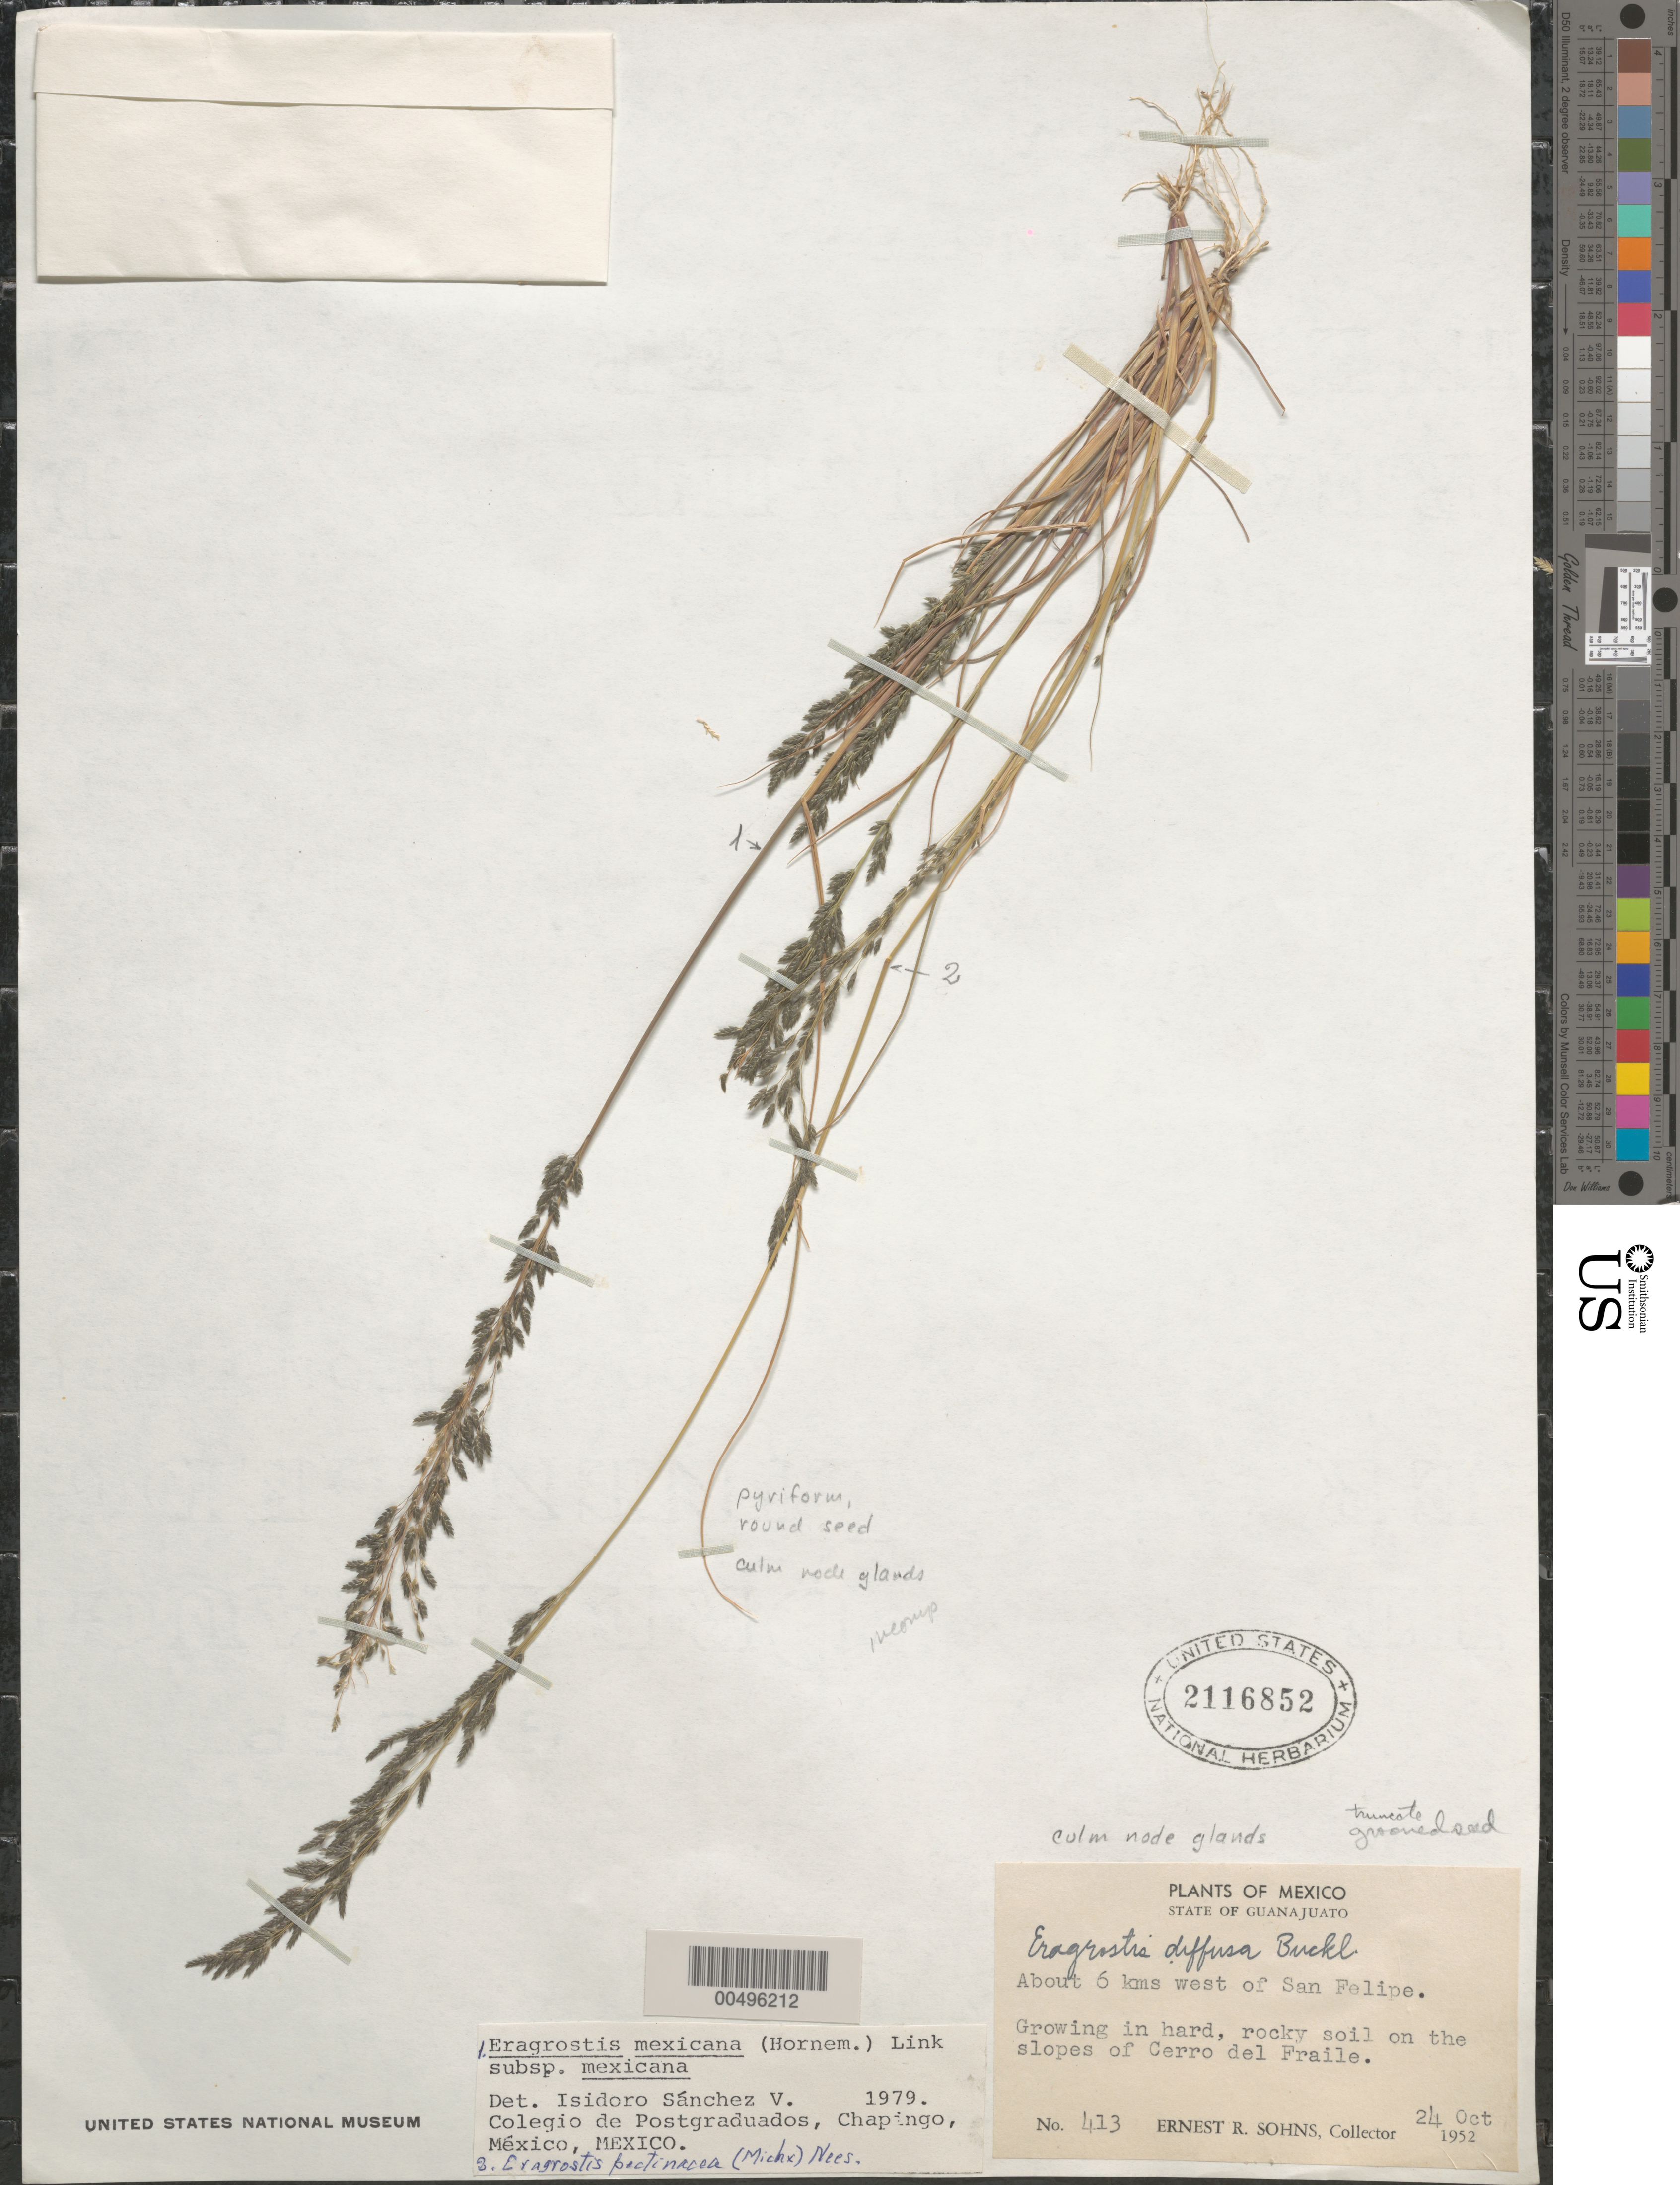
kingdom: Plantae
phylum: Tracheophyta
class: Liliopsida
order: Poales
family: Poaceae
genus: Eragrostis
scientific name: Eragrostis mexicana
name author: (Hornem.) Link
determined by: Sánchez Vega, I. M.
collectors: E. R. Sohns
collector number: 413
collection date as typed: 24 Oct 1952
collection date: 1952-10-24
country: Mexico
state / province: Guanajuato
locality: About 6 km W of San Felipe, slopes of Cerro del Fraile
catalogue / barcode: US 2116852